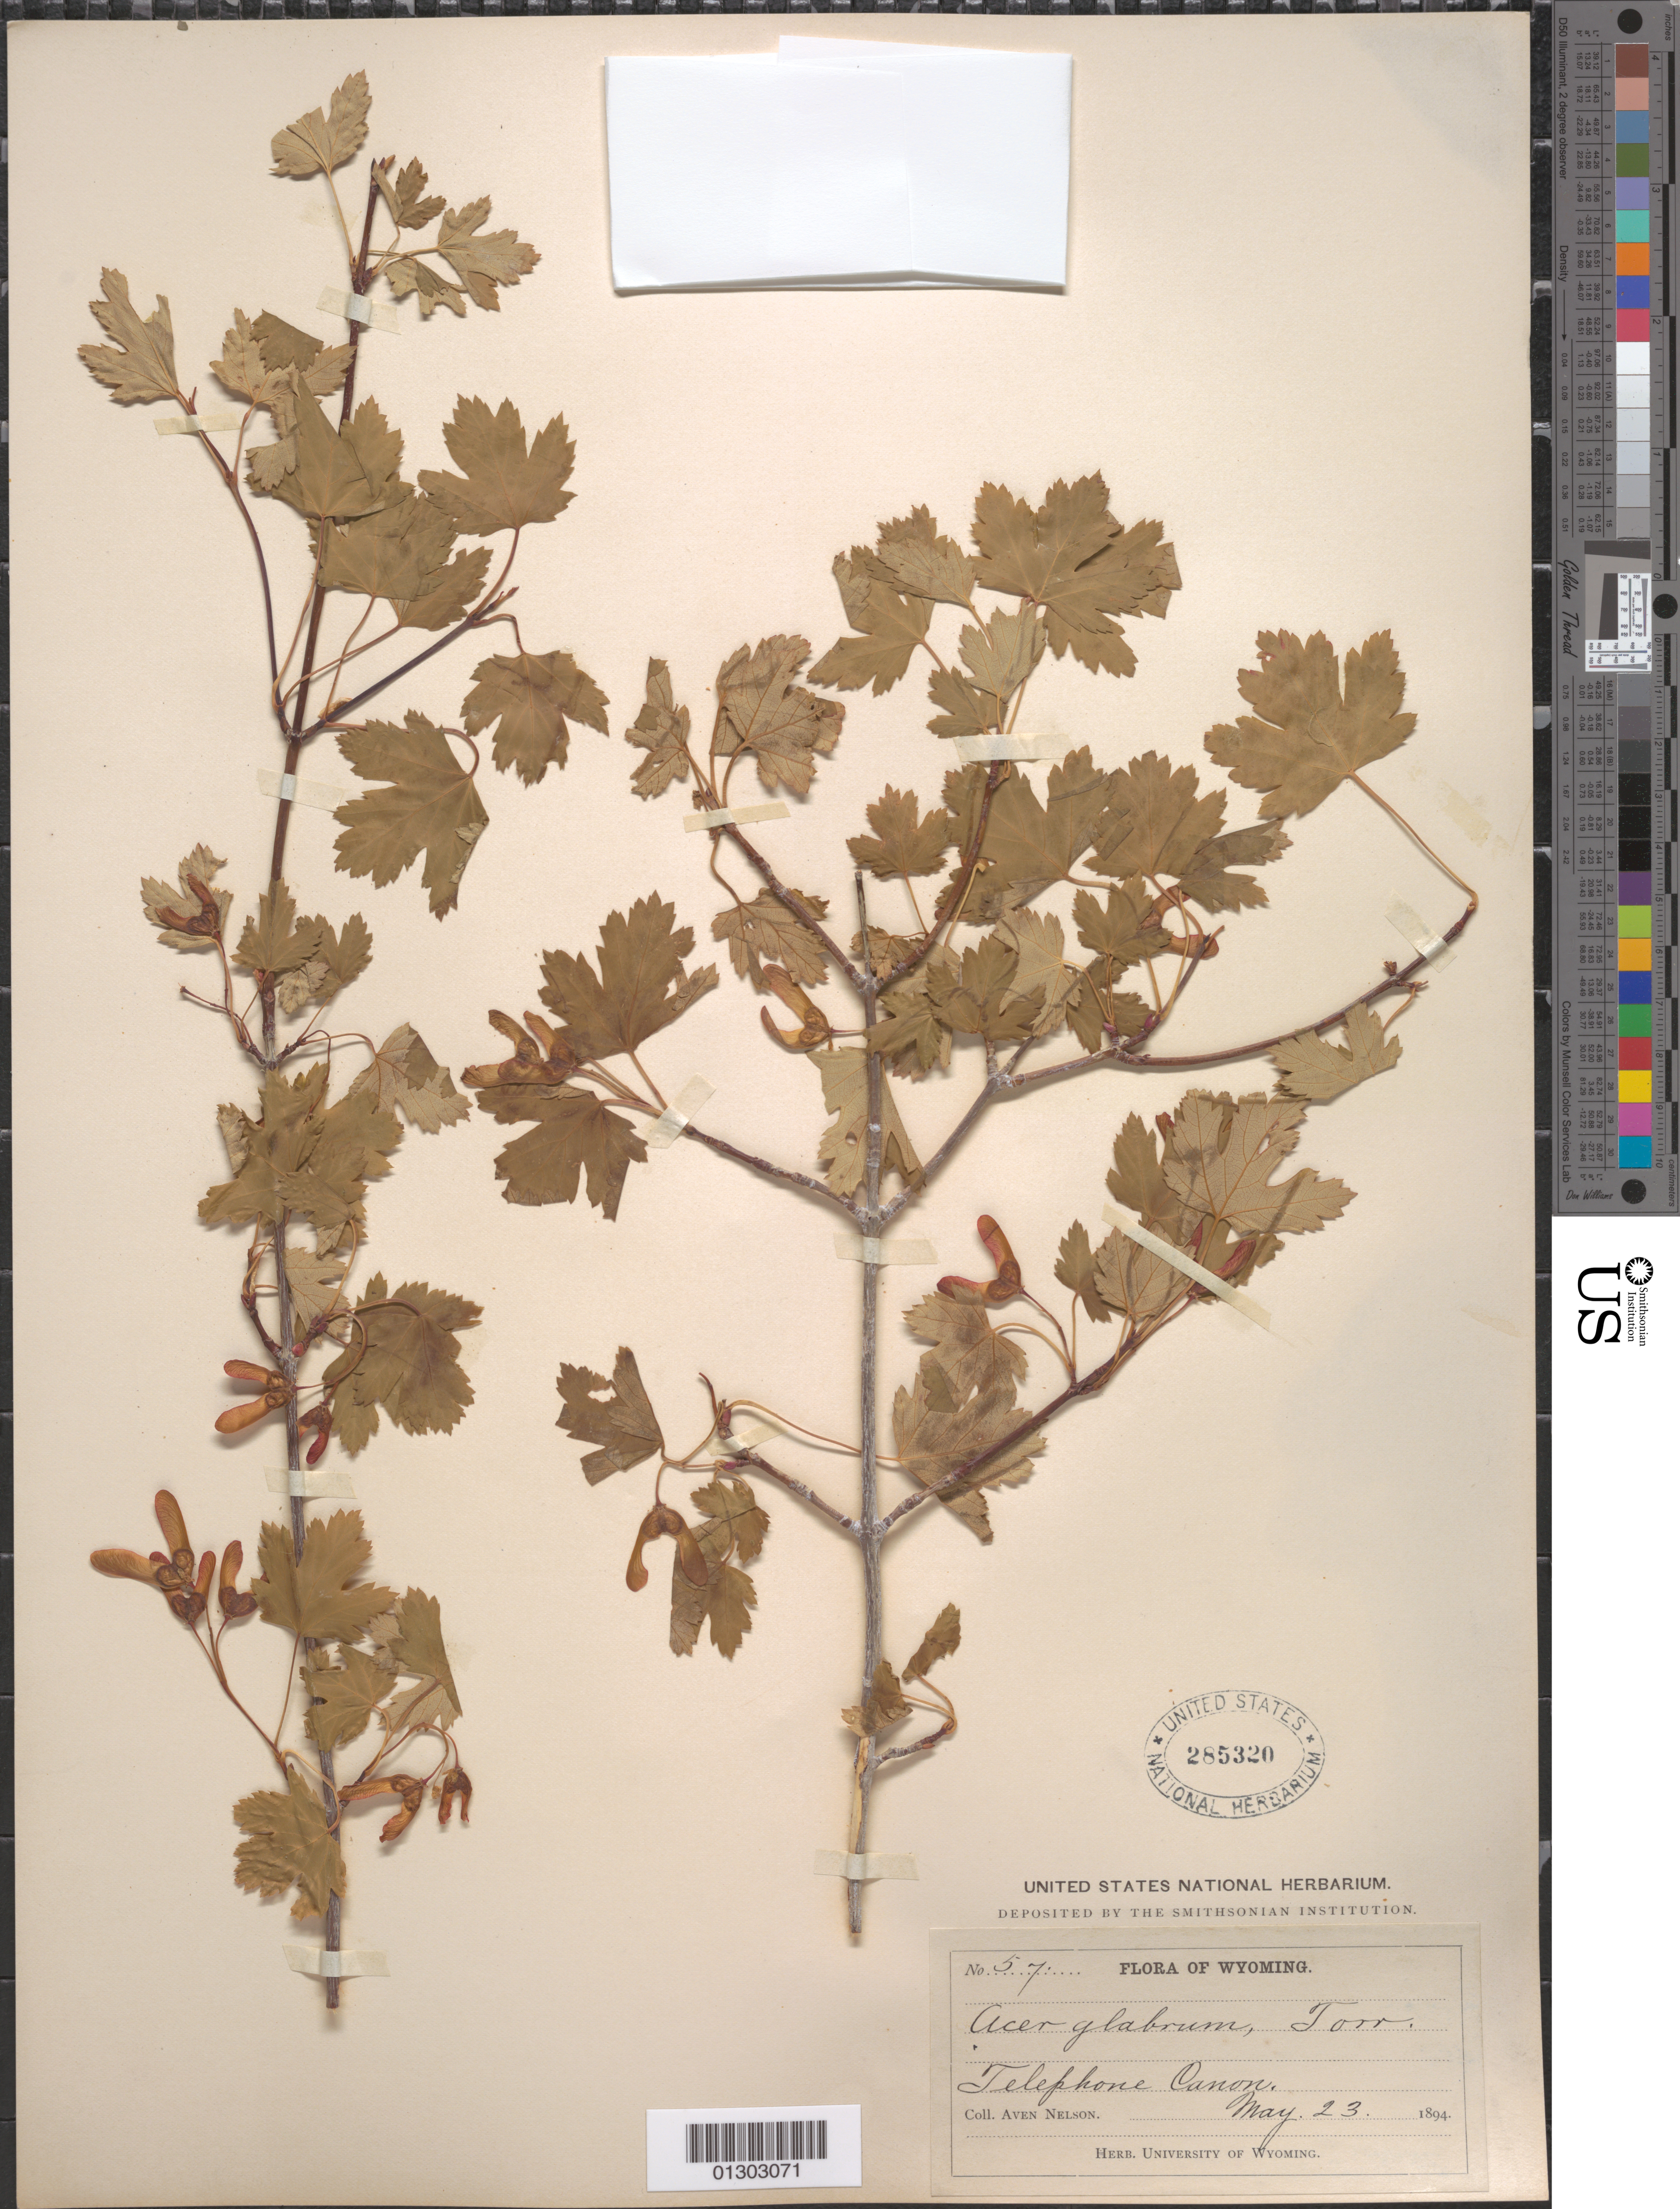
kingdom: Plantae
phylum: Tracheophyta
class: Magnoliopsida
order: Sapindales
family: Sapindaceae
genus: Acer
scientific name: Acer glabrum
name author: Torr.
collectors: A. Nelson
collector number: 57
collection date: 1894-05-23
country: United States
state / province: Wyoming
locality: Telephone Canyon.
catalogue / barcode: US 285320